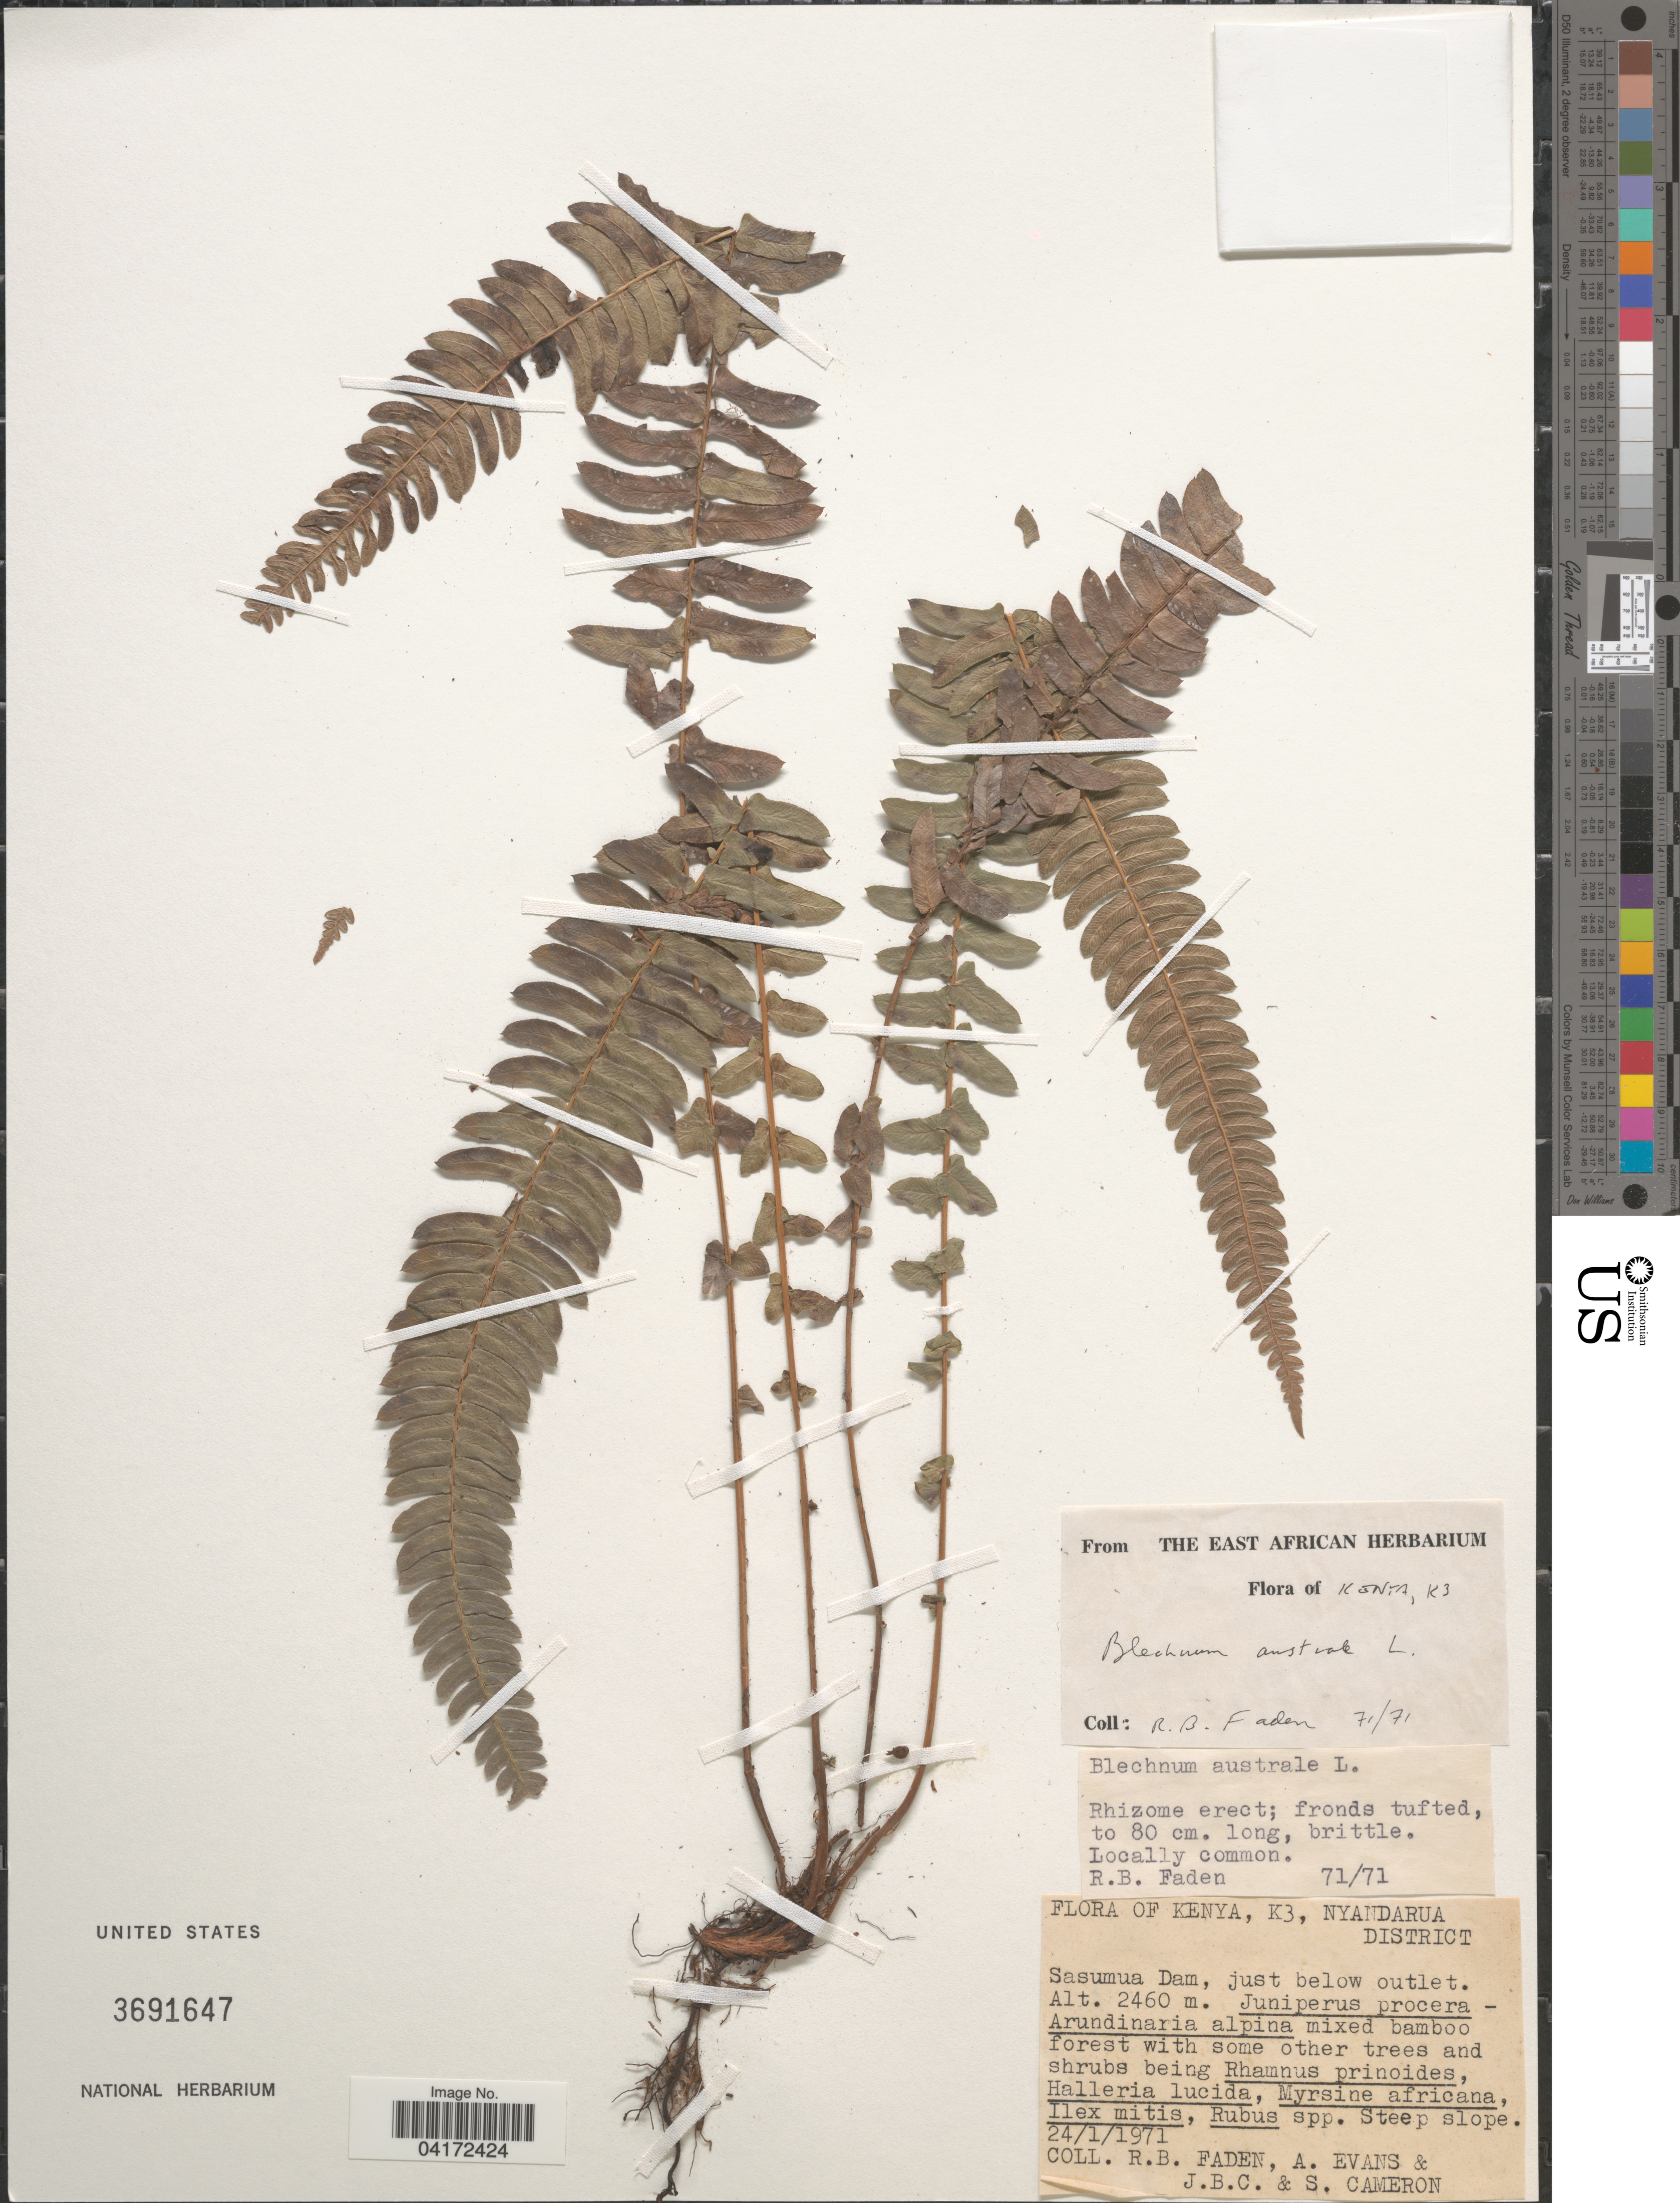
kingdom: Plantae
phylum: Tracheophyta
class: Magnoliopsida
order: Lamiales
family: Acanthaceae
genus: Blechum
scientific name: Blechum australe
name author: L.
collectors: R. B. Faden, A. Evans, J. Cameron & S. Cameron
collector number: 71/71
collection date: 1971-01-24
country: Kenya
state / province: Nyandarua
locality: K3, Nyandarua District. Sasumua Dam, just below outlet.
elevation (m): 2460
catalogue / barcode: US 3691647